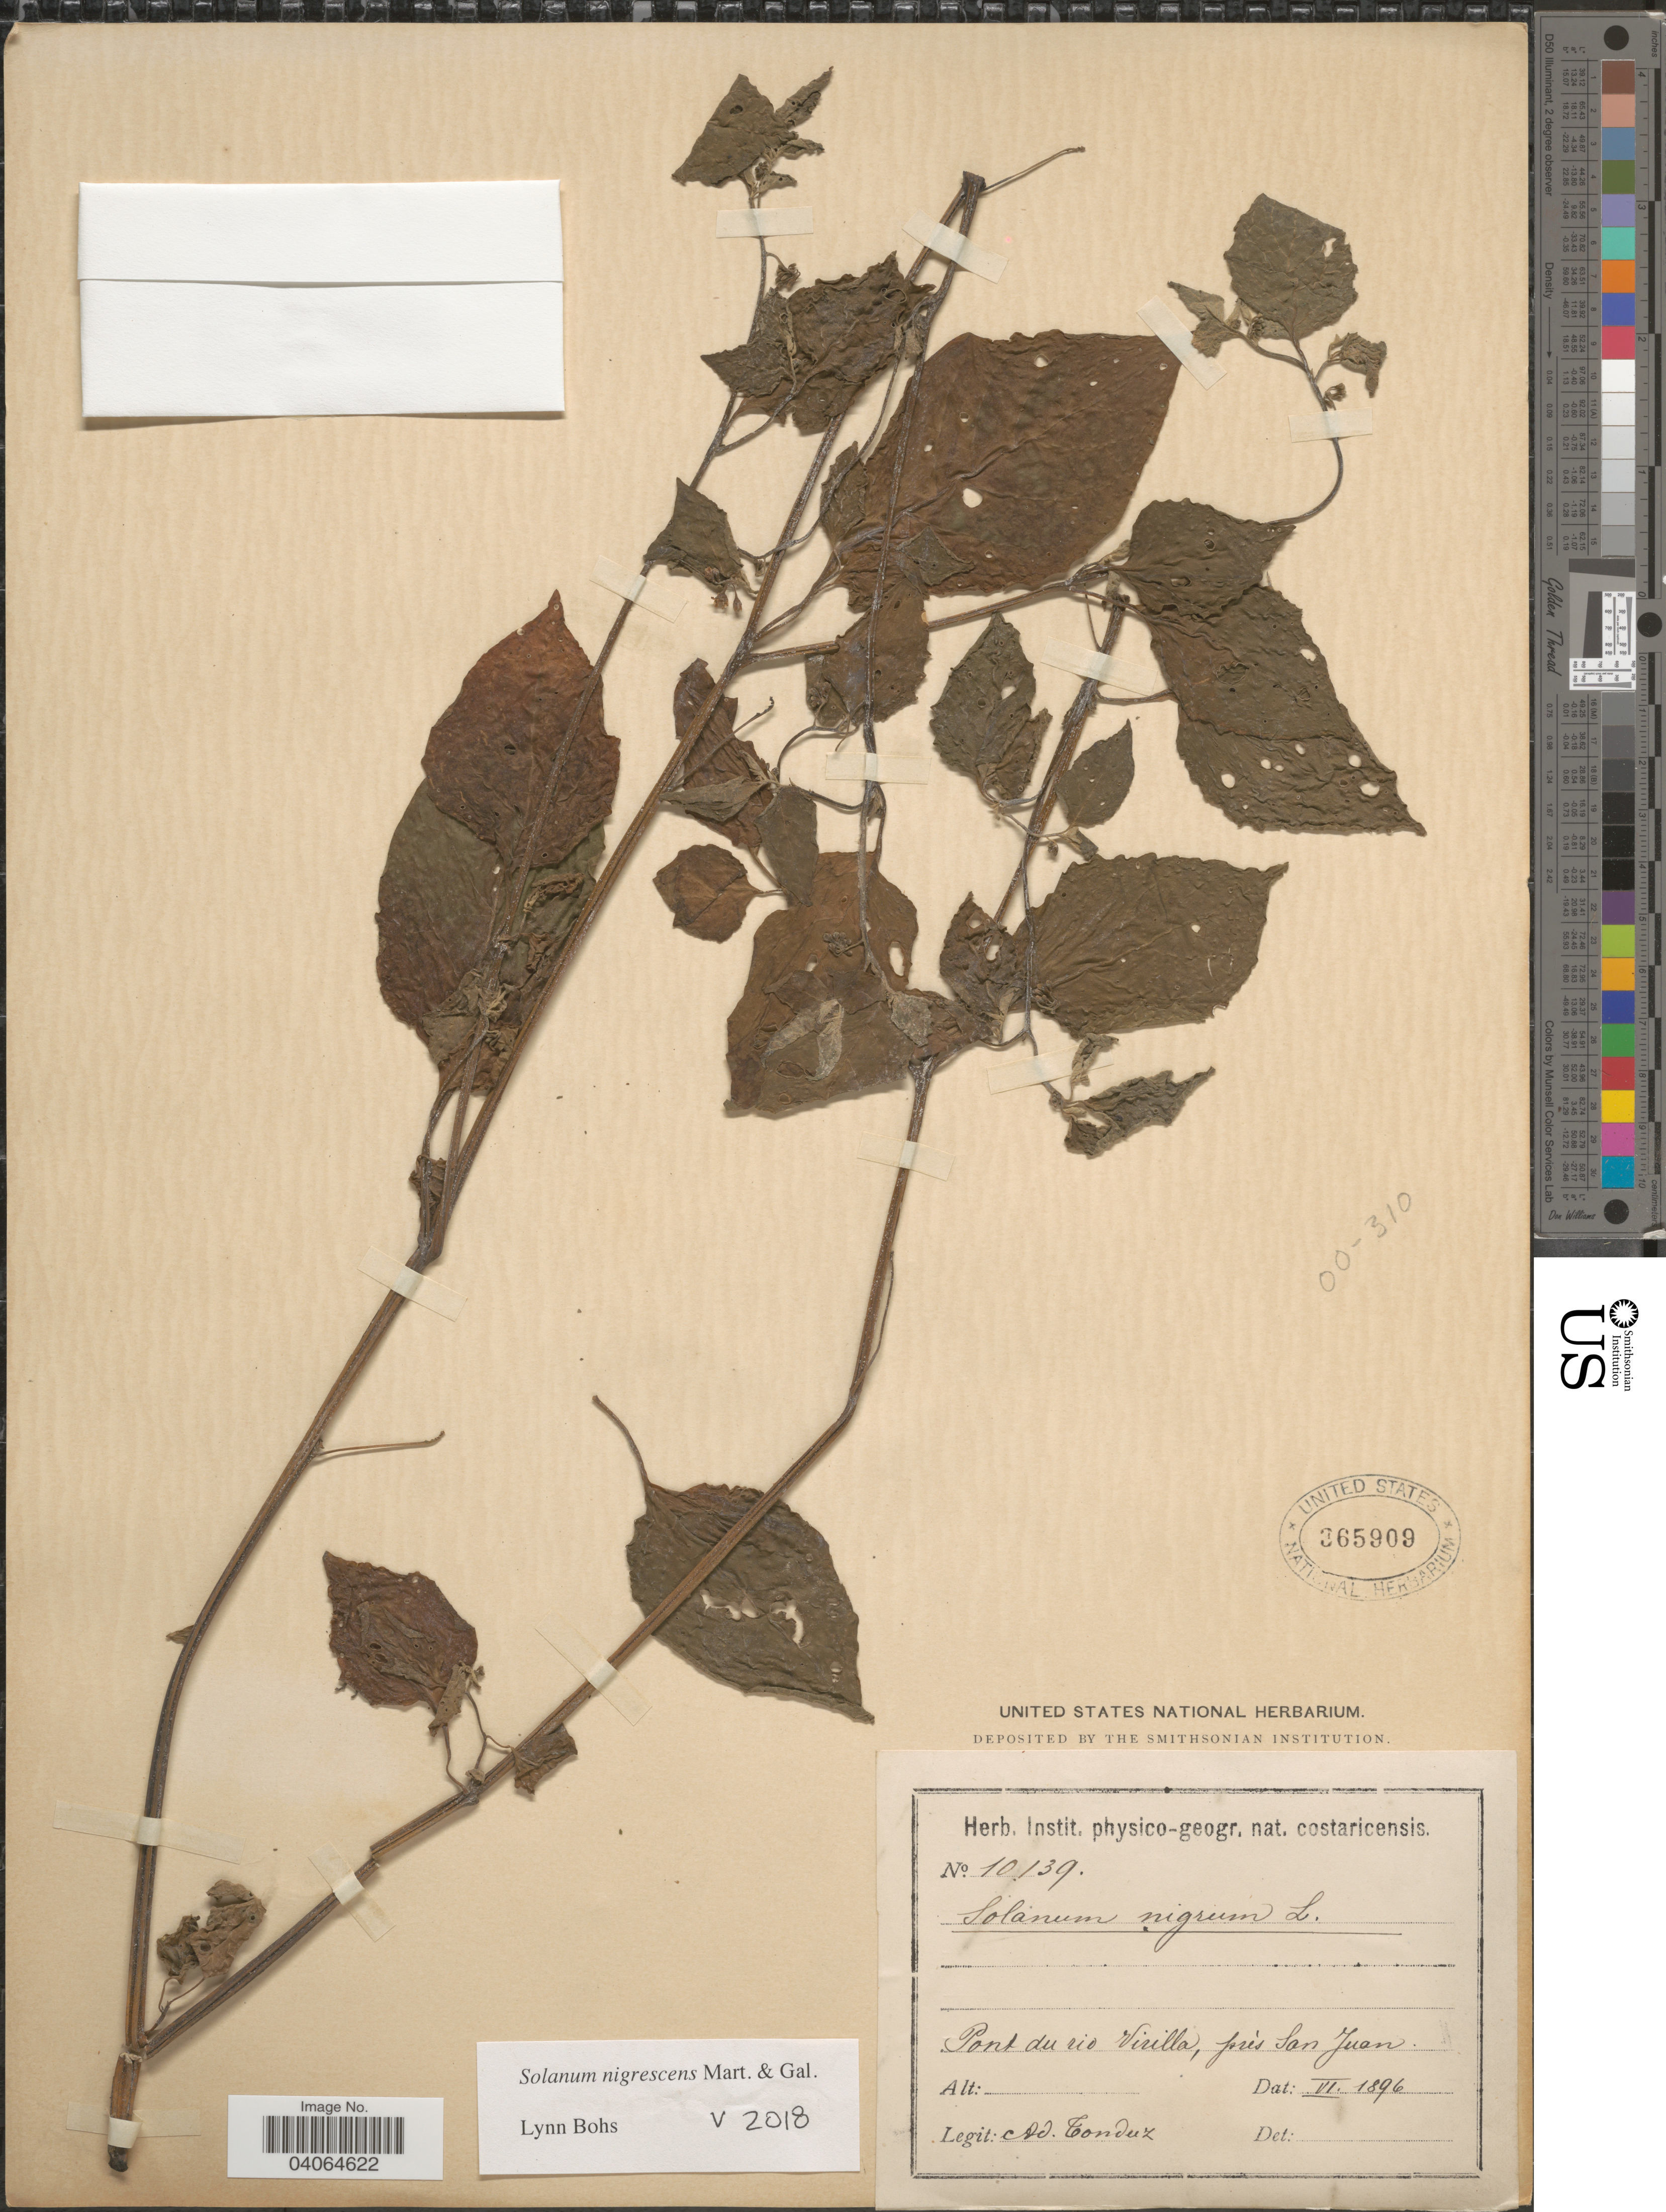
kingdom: Plantae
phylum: Tracheophyta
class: Magnoliopsida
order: Solanales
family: Solanaceae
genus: Solanum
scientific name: Solanum nigrescens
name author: M. Martens & Galeotti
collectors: A. Tonduz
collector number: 10139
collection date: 1896-06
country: Costa Rica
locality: Pont du rio Virilla, près San Juan.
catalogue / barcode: US 365909